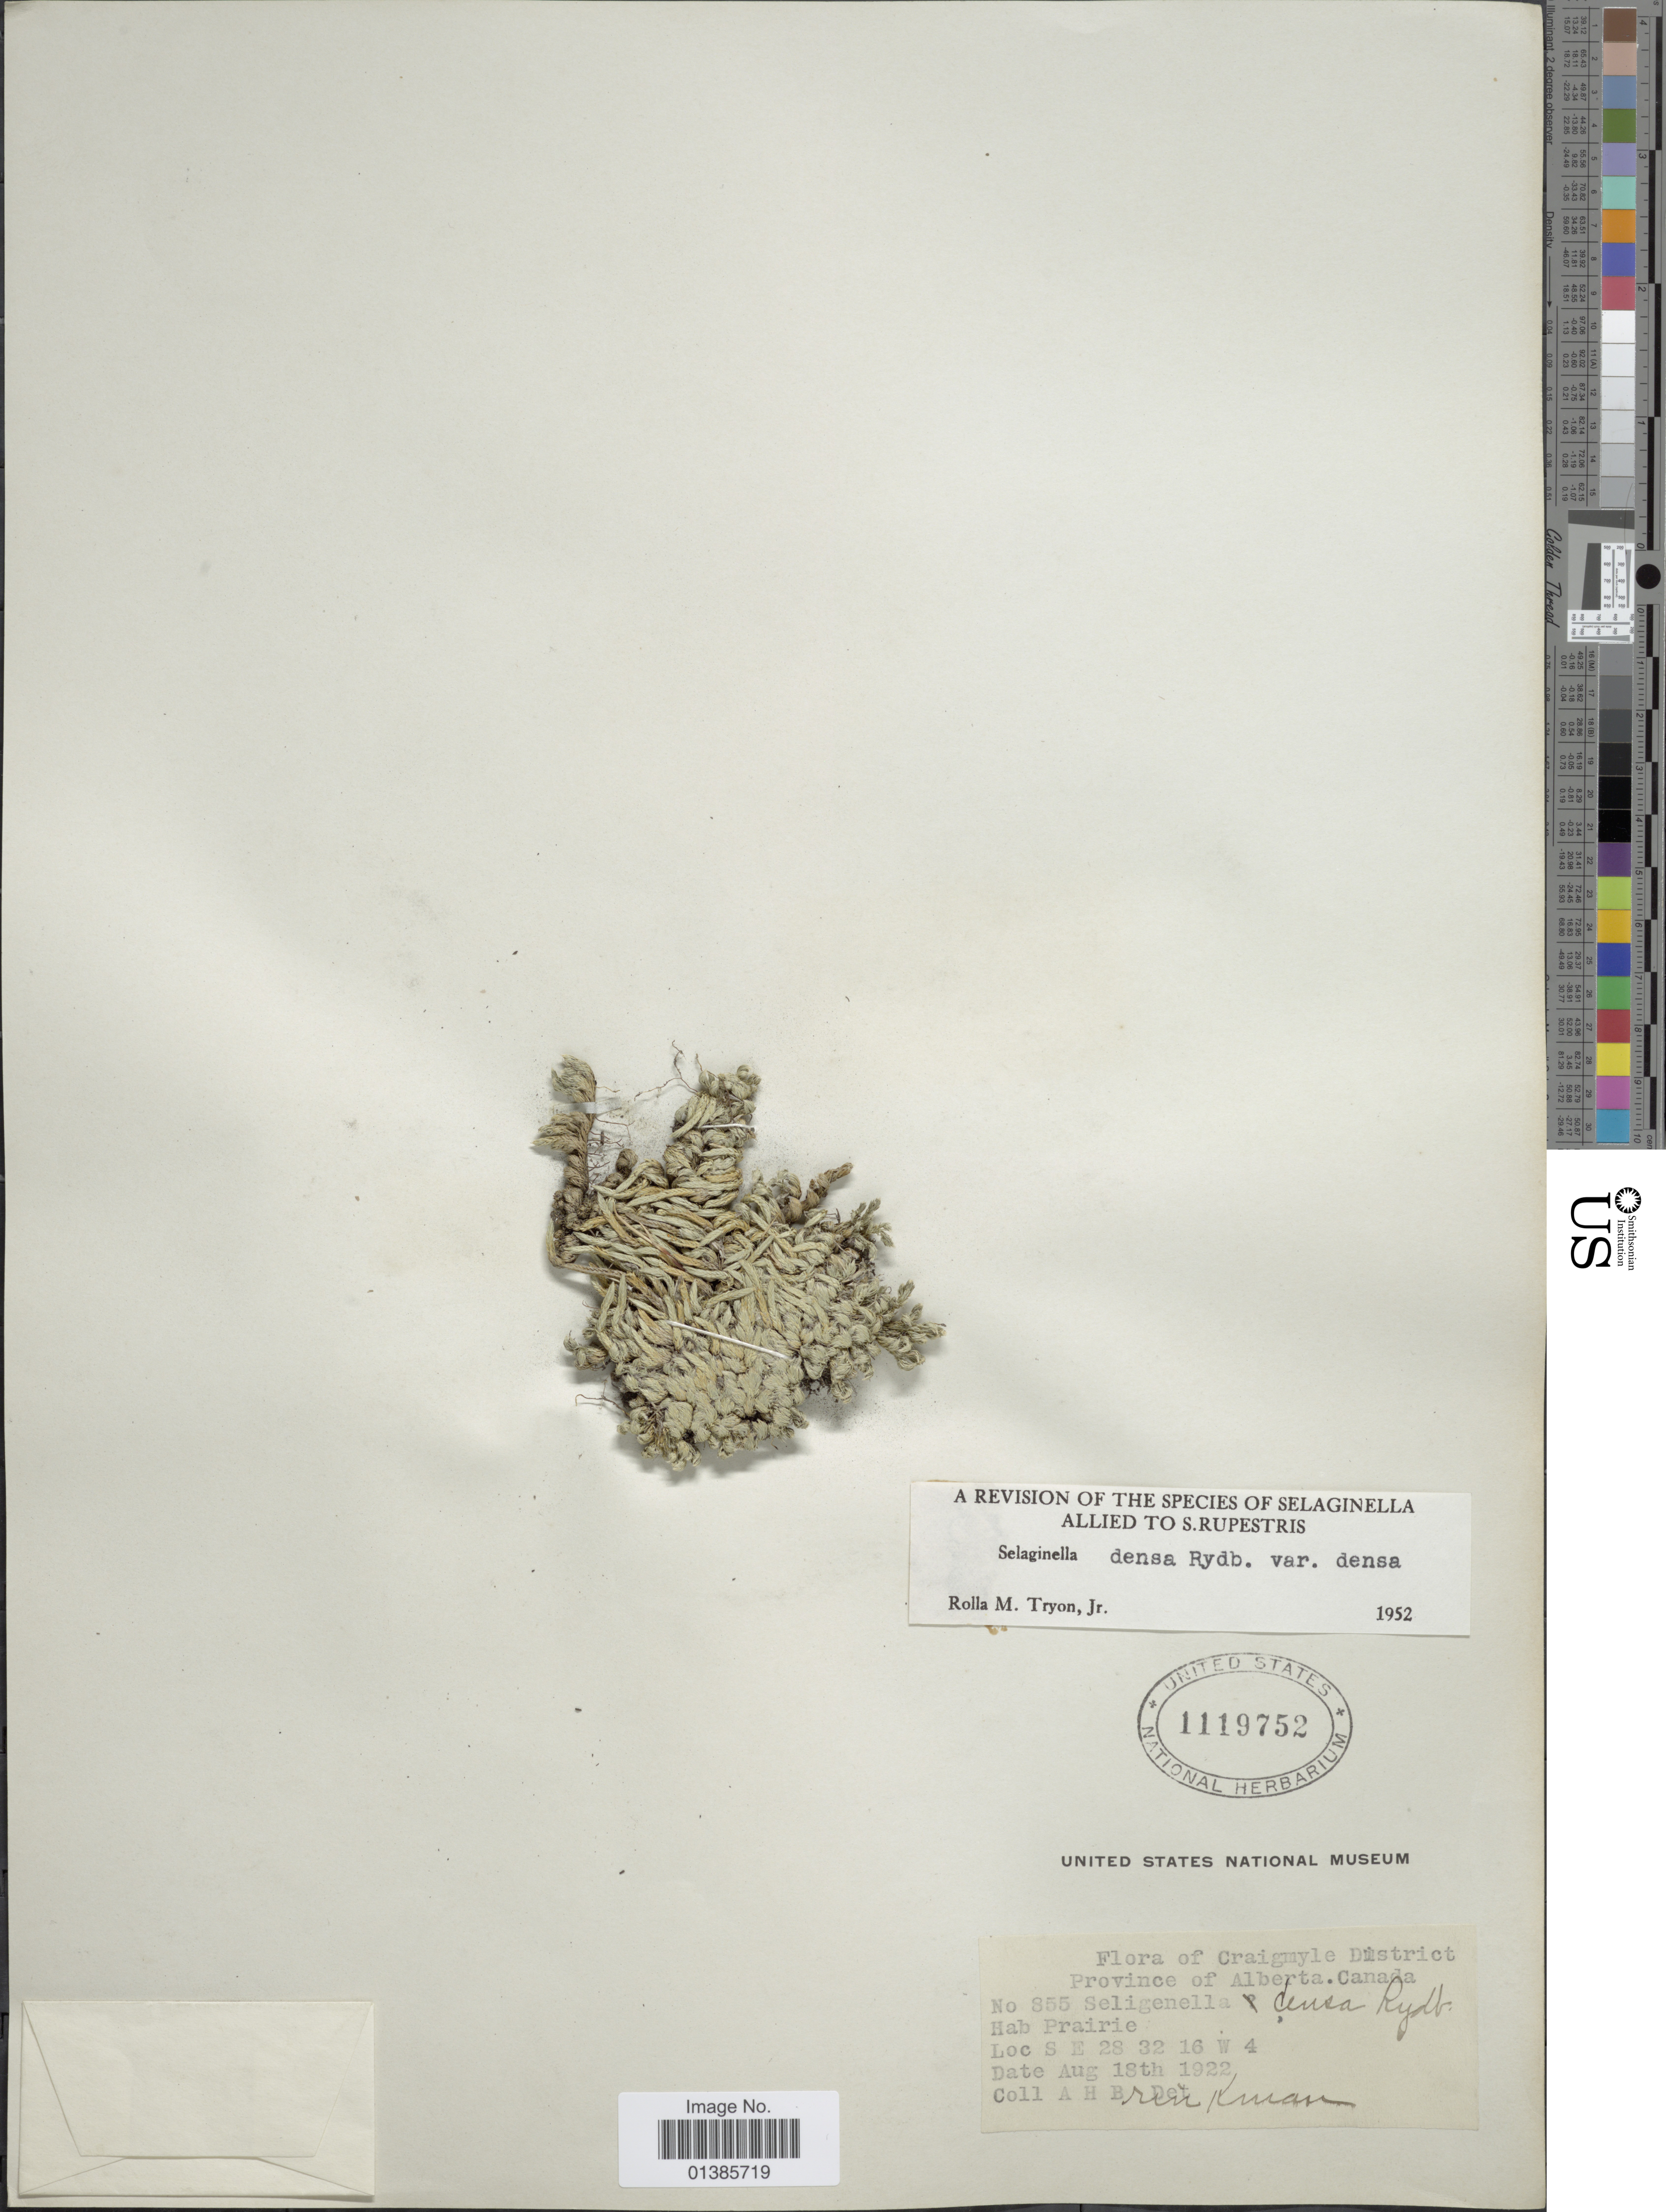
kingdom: Plantae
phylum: Tracheophyta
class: Lycopodiopsida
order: Selaginellales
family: Selaginellaceae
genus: Selaginella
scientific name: Selaginella densa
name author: Rydb.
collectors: A. H. B.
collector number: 855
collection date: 1922-08-18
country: Canada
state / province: Alberta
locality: Craigmyle District. S E 28 32 16 W 4.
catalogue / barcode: US 1119752